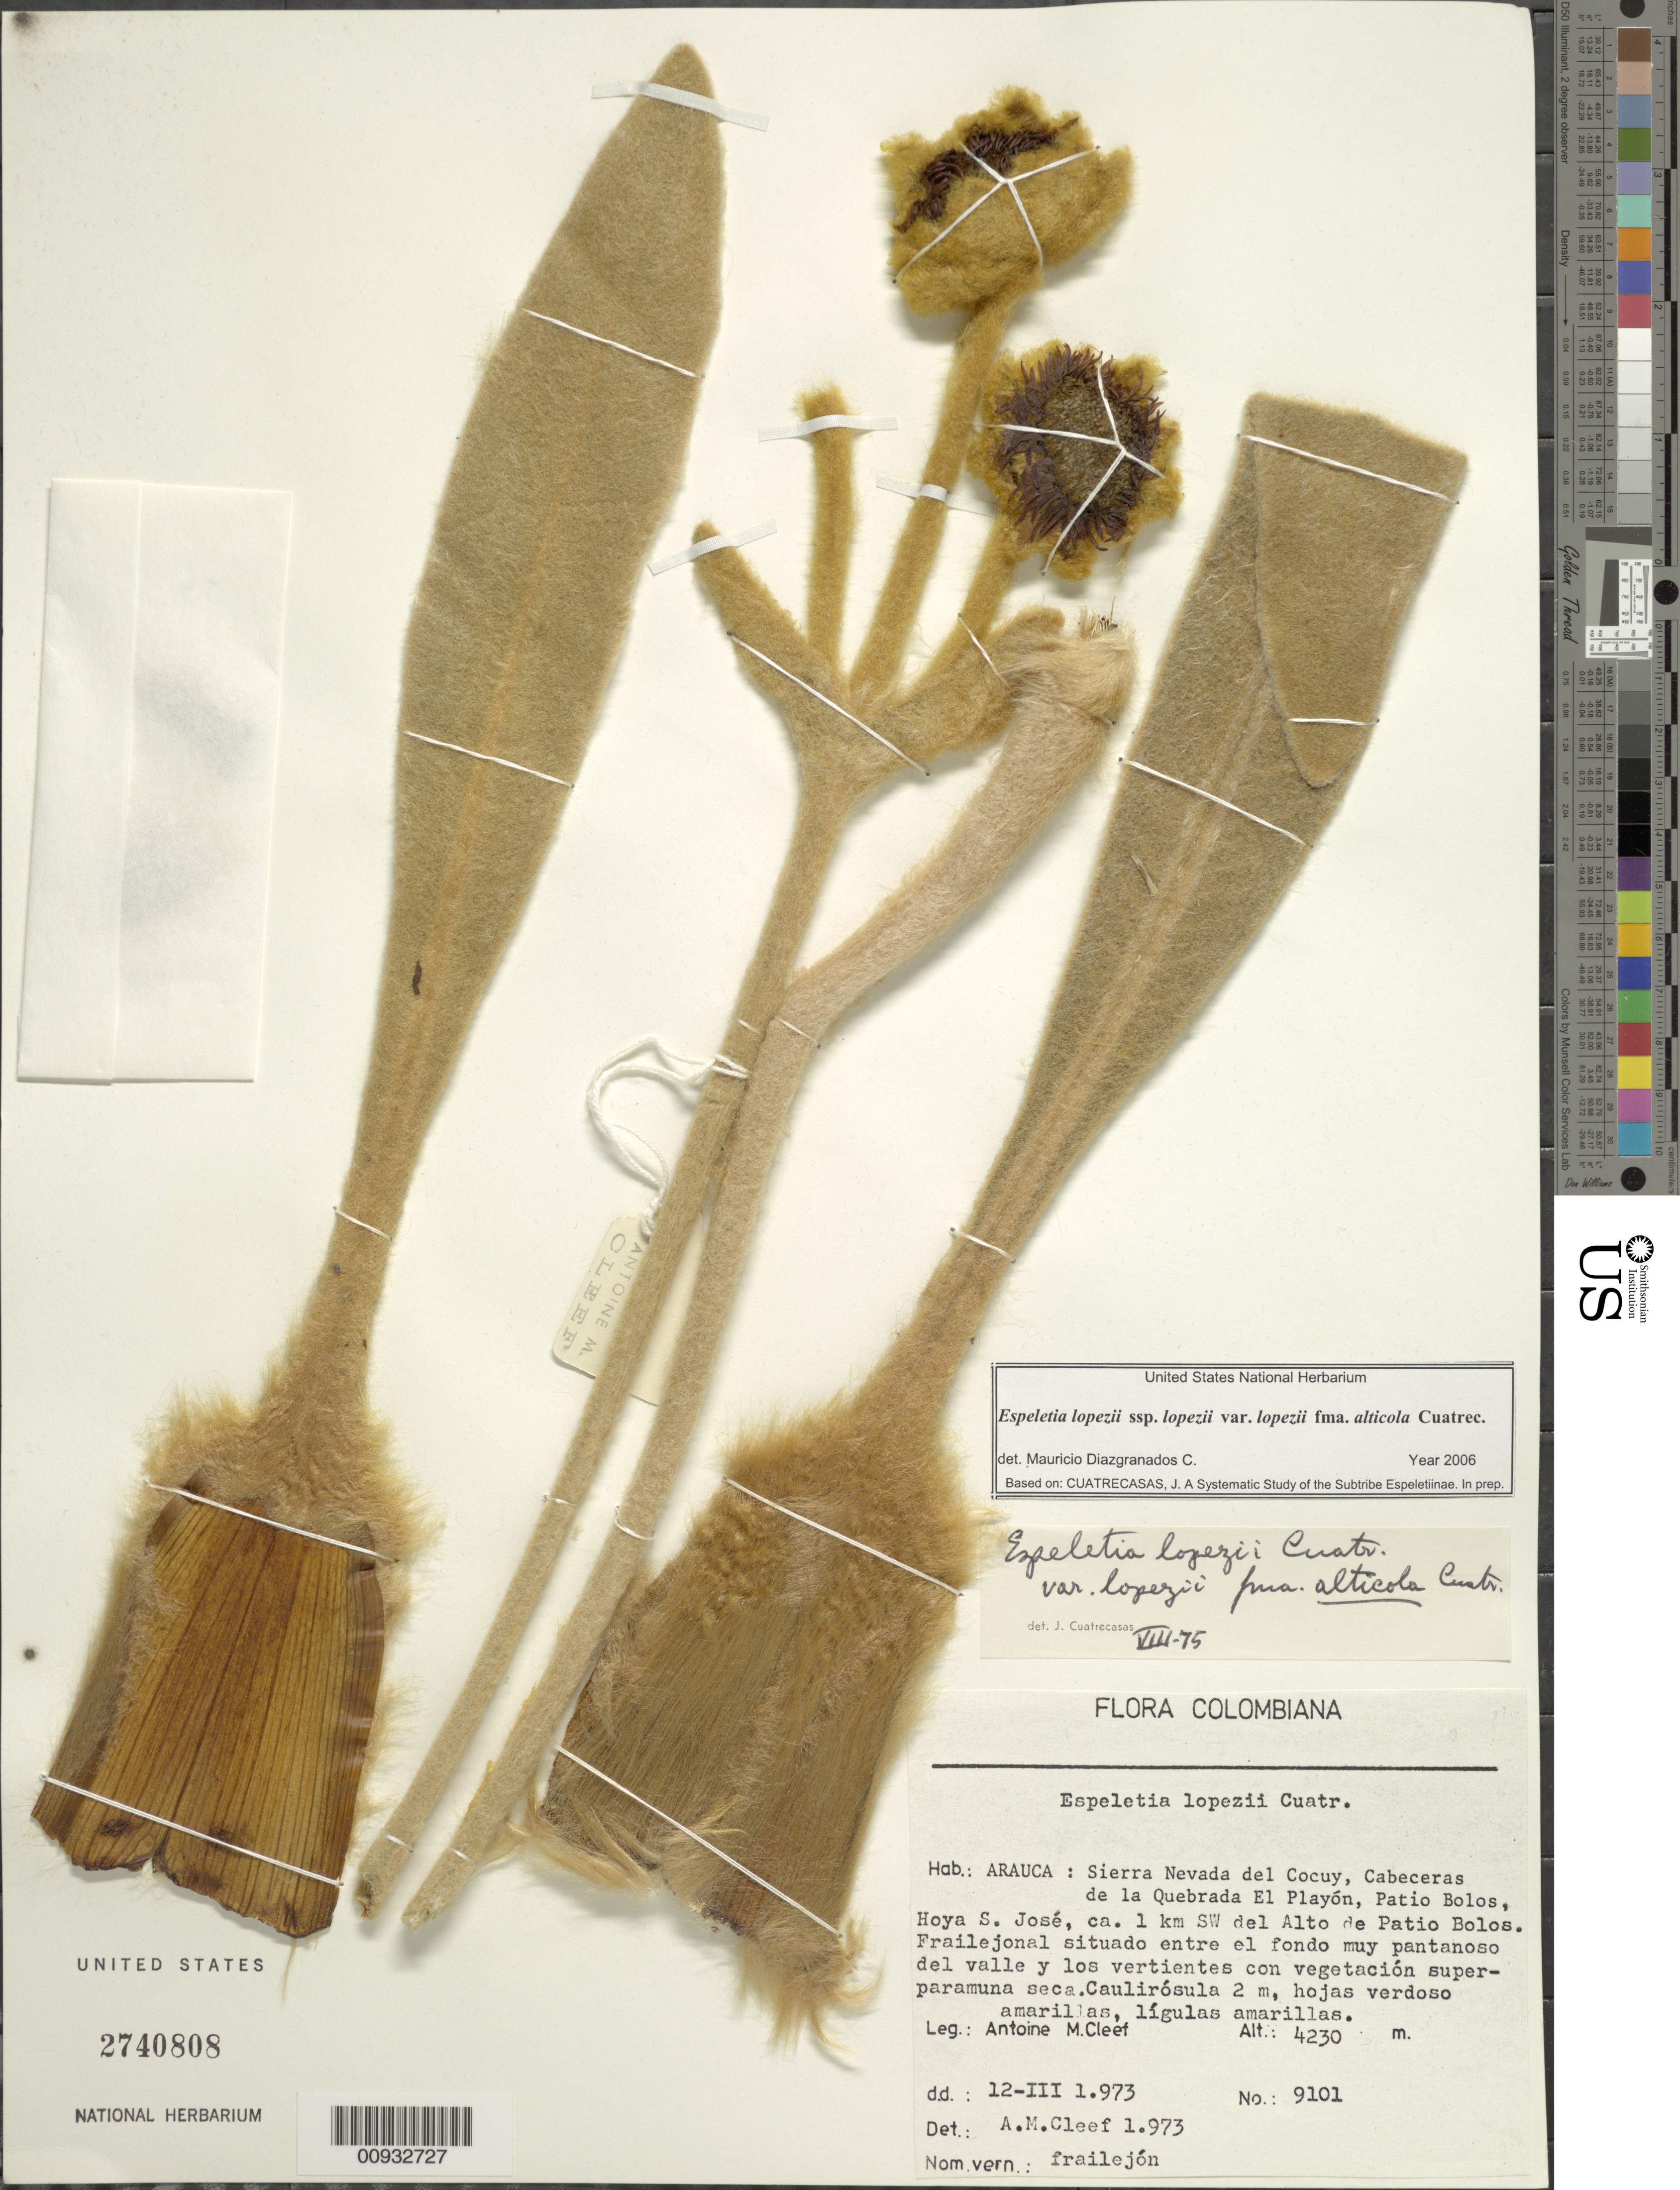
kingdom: Plantae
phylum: Tracheophyta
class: Magnoliopsida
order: Asterales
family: Asteraceae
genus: Espeletia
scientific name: Espeletia lopezii f. alticola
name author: Cuatrec.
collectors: A. M. Cleef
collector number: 9101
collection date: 1973-03-12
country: Colombia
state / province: Arauca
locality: Sierra Nevada del Cocuy, Cabeceras de la Quebrada El Playon, Patio Bolos Hoya S. Jose, ca. 1 km SW del Alto de Patio Bolos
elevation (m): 4230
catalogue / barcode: US 2740808